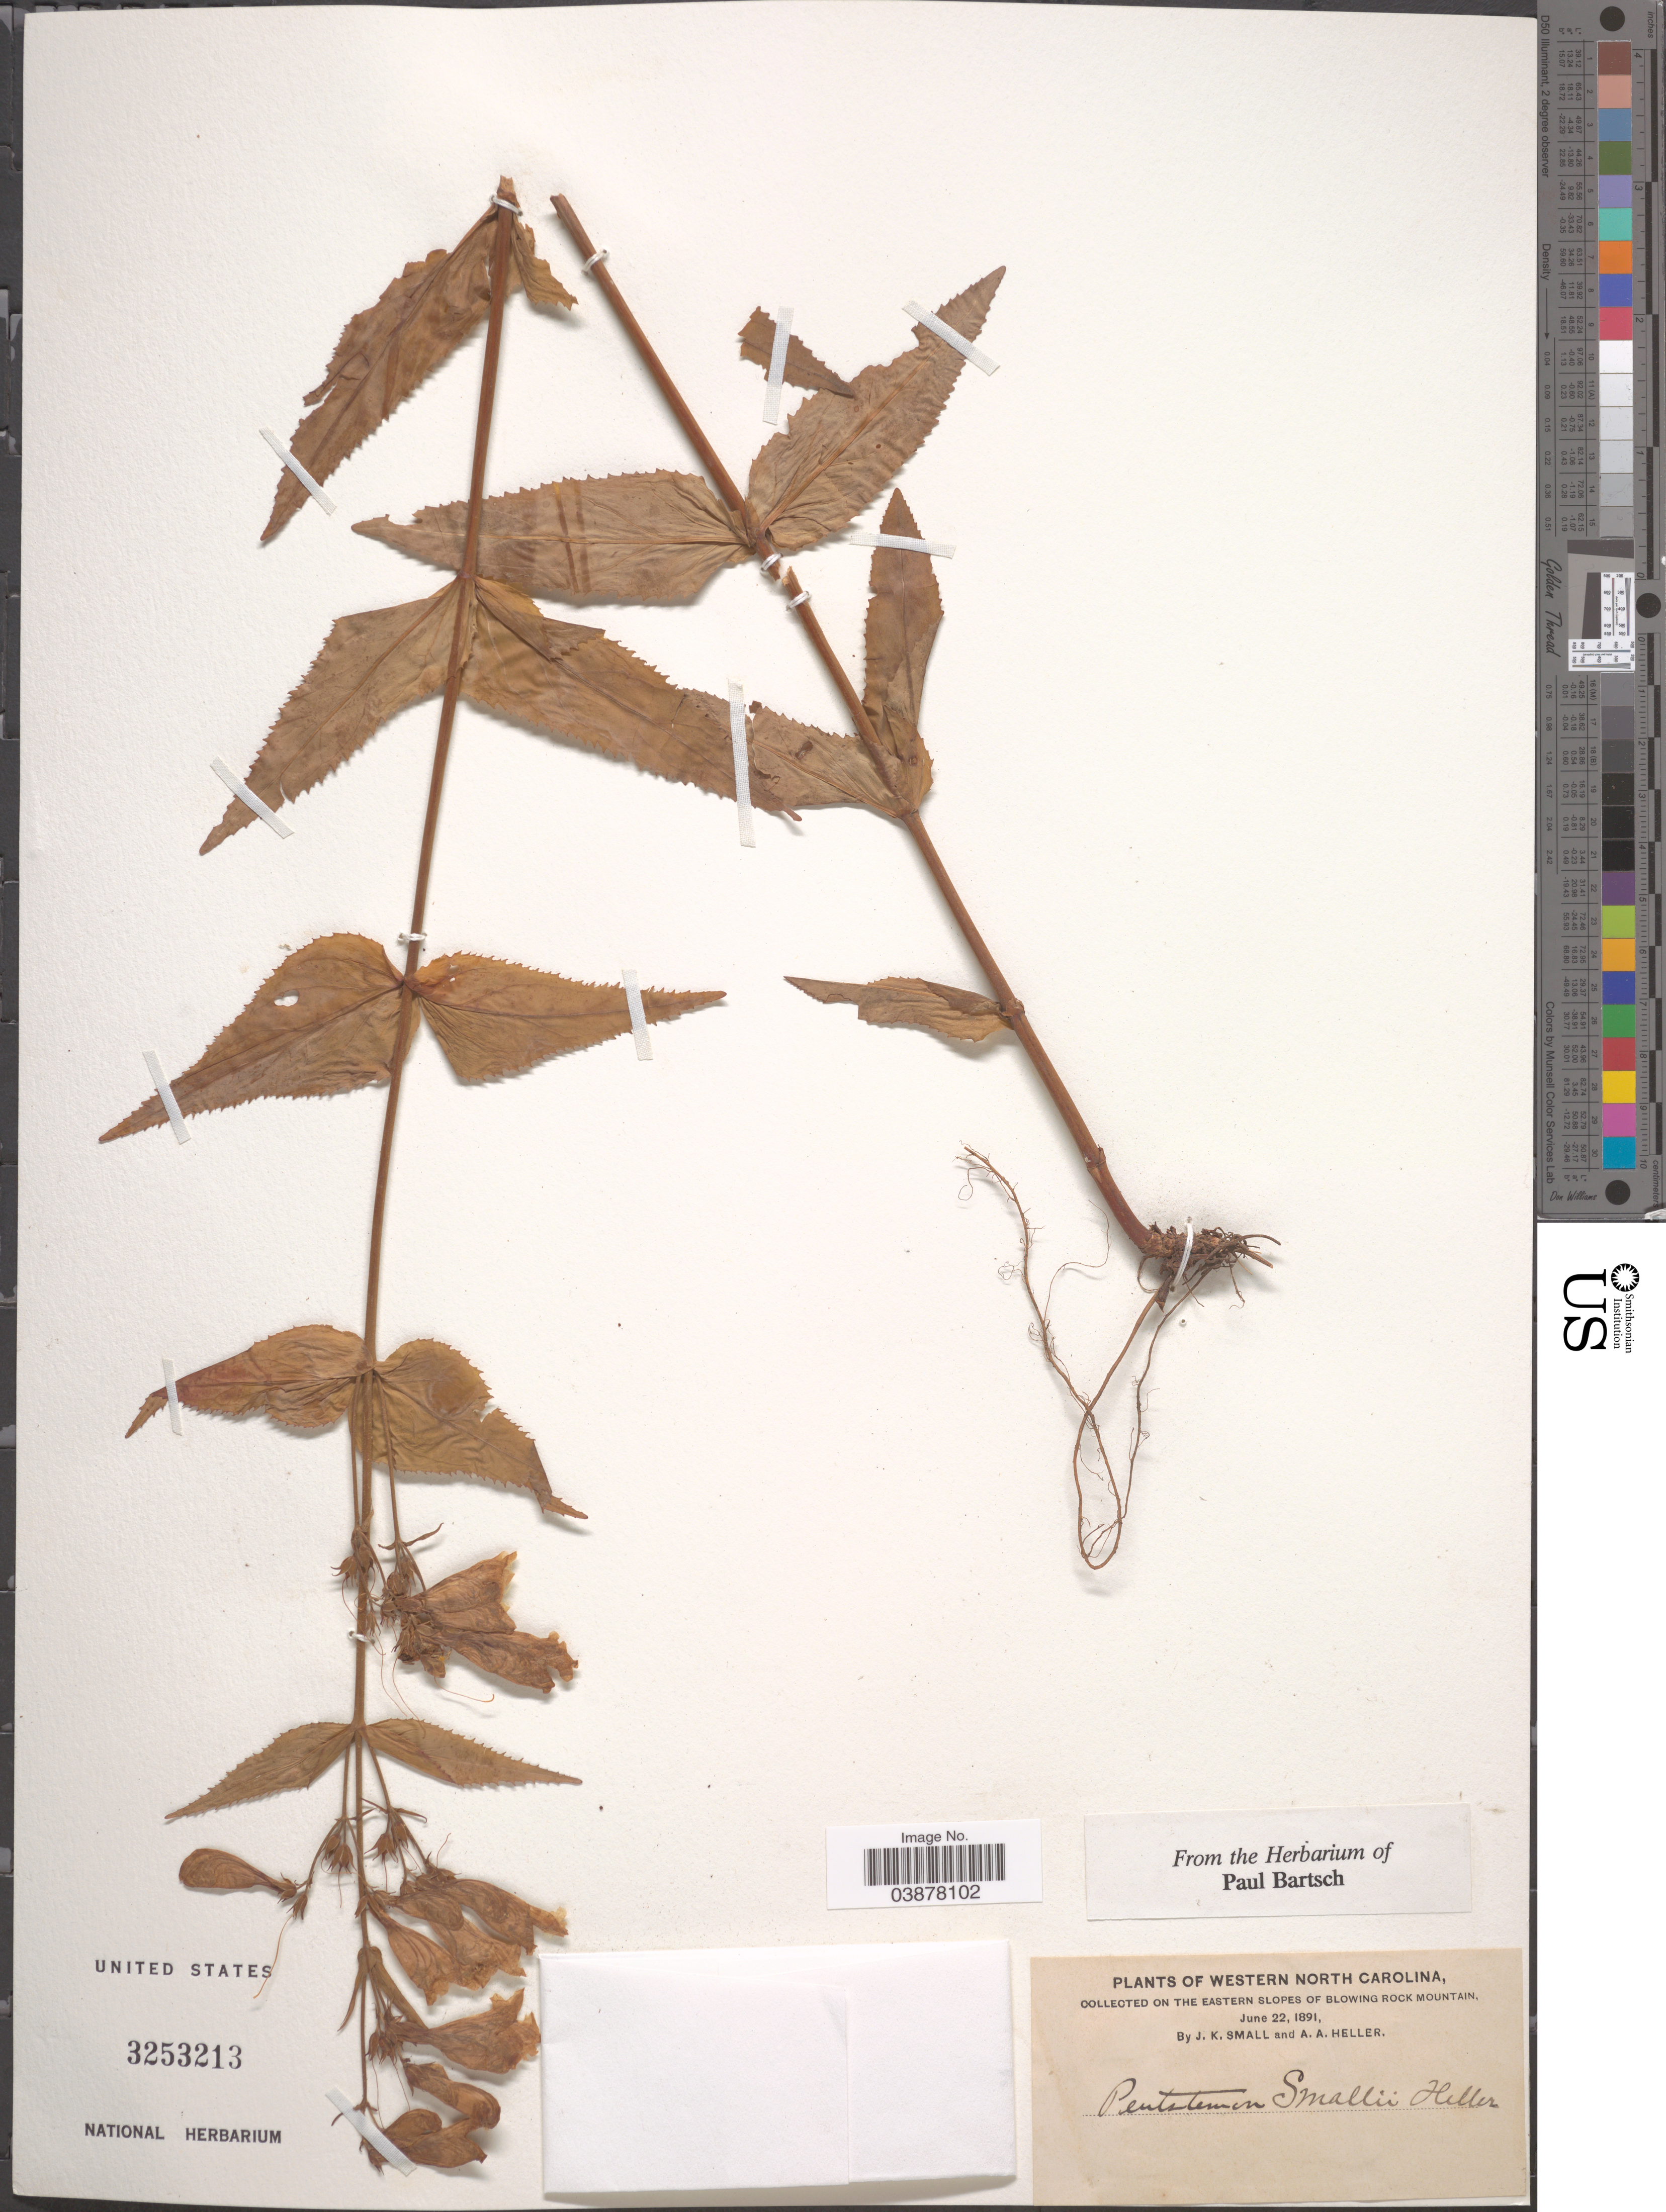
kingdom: Plantae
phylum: Tracheophyta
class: Magnoliopsida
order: Lamiales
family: Plantaginaceae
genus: Penstemon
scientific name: Penstemon smallii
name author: A. Heller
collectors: J. K. Small & A. A. Heller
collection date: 1891-06-22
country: United States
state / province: North Carolina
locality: Western North Carolina. On the eastern slopes of Blowing Rock Mountain.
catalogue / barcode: US 3253213